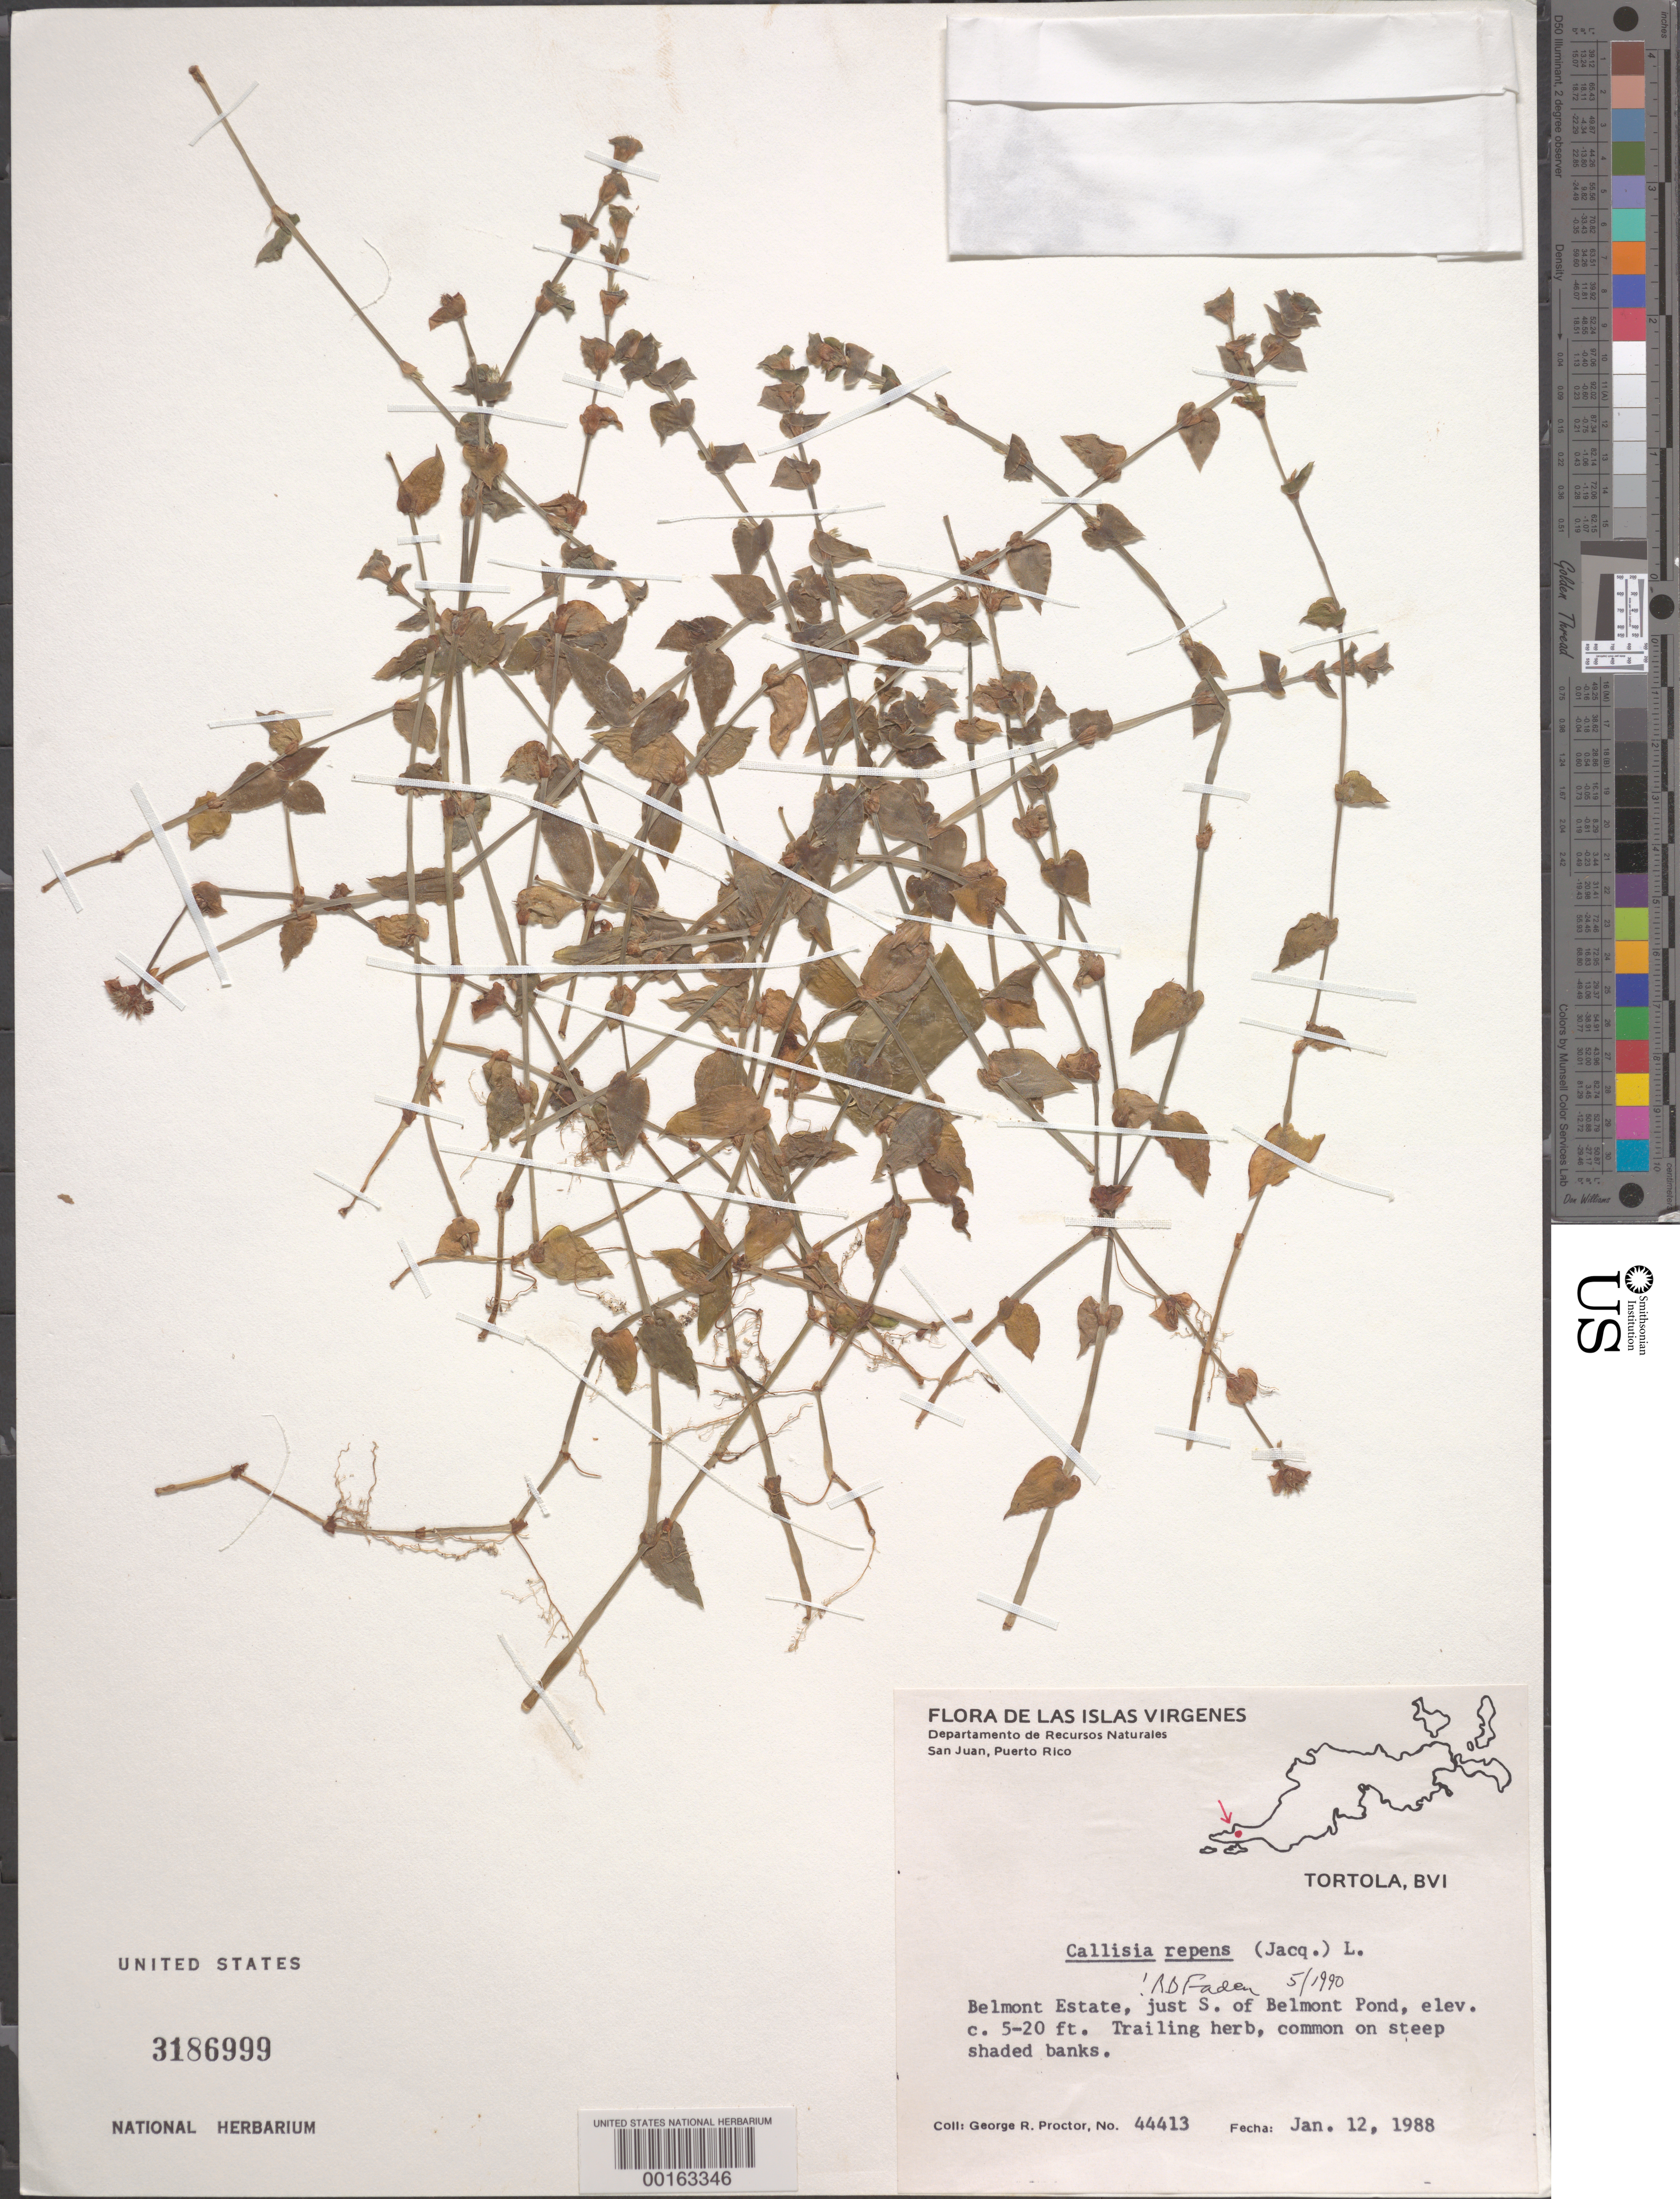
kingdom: Plantae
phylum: Tracheophyta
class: Liliopsida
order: Commelinales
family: Commelinaceae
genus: Callisia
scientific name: Callisia repens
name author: (Jacq.) L.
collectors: G. R. Proctor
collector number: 44413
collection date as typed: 12 Jan 1988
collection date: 1988-01-12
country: British Virgin Islands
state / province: Tortola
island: Tortola Island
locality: Belmont estate, s of belmont pond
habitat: On steep shaded banks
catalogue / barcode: US 3186999